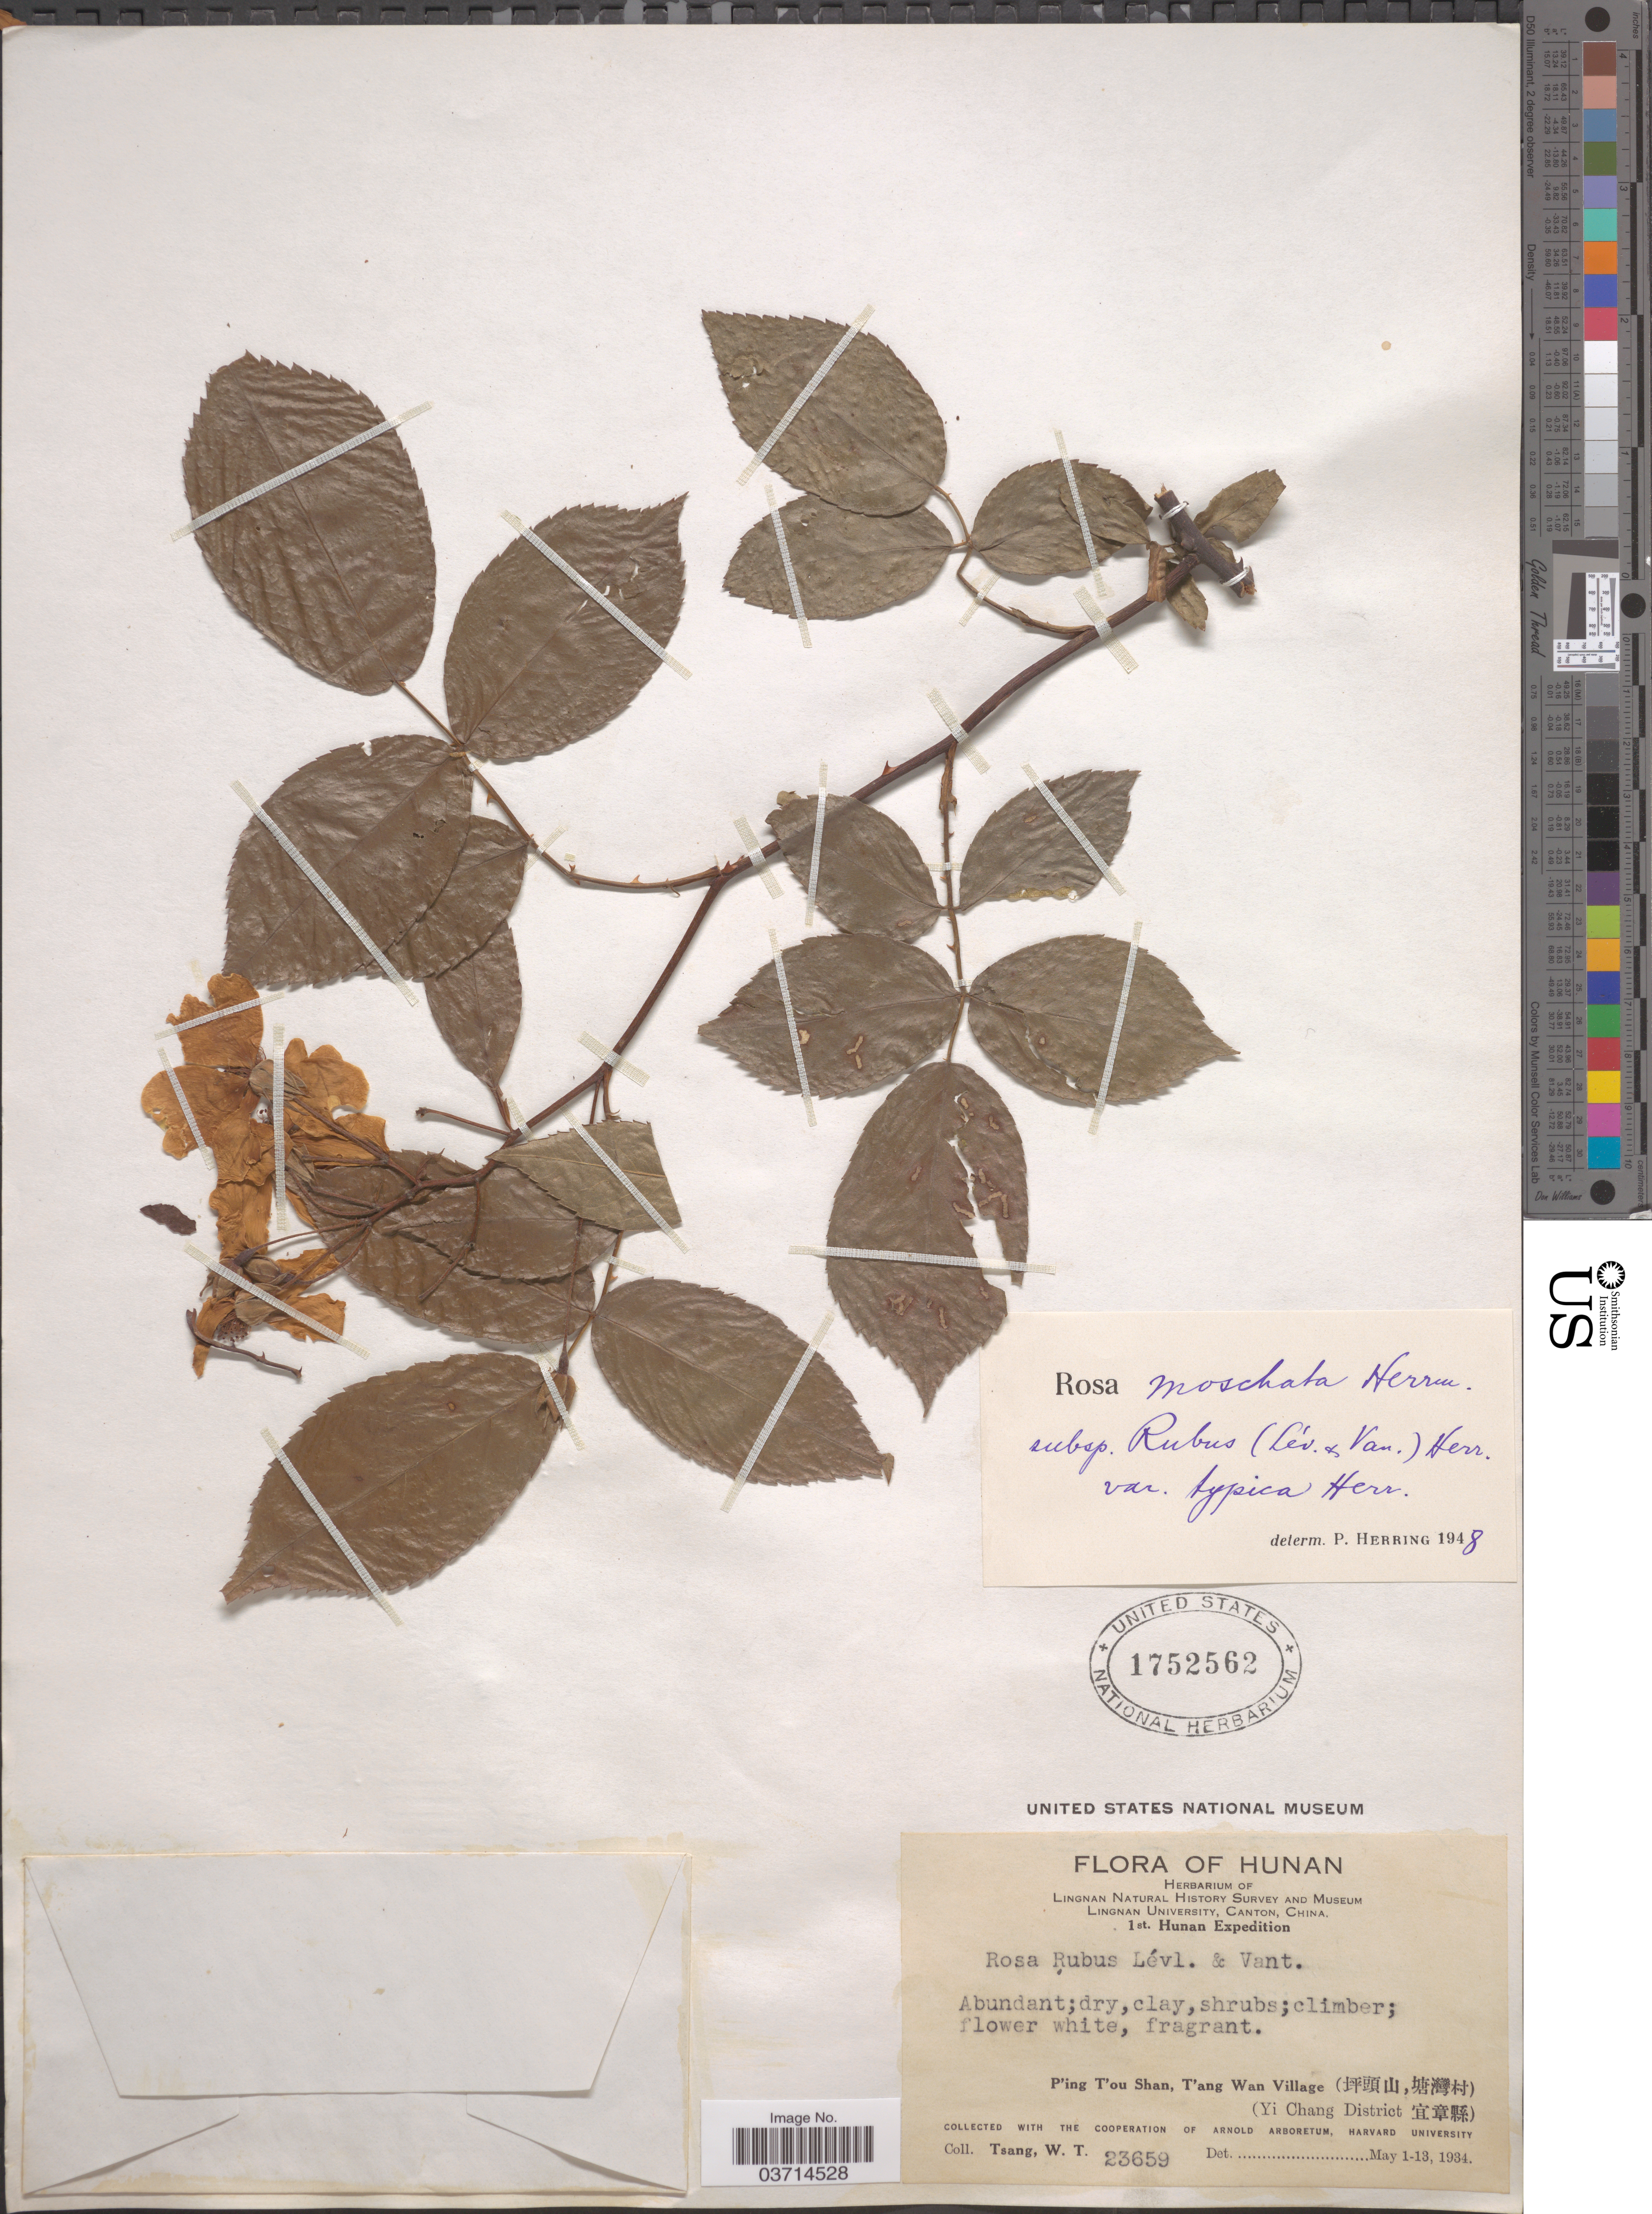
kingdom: Plantae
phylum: Tracheophyta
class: Magnoliopsida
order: Rosales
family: Rosaceae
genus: Rosa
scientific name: Rosa rubus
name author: H. Lév. & Vaniot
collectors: W. T. Tsang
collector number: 23659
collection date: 1934-05-01/1934-05-13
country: China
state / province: Hunan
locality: P'ing T'ou Shan, T'ang 'Wan Village (X) (Yi Chang District X).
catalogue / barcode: US 1752562